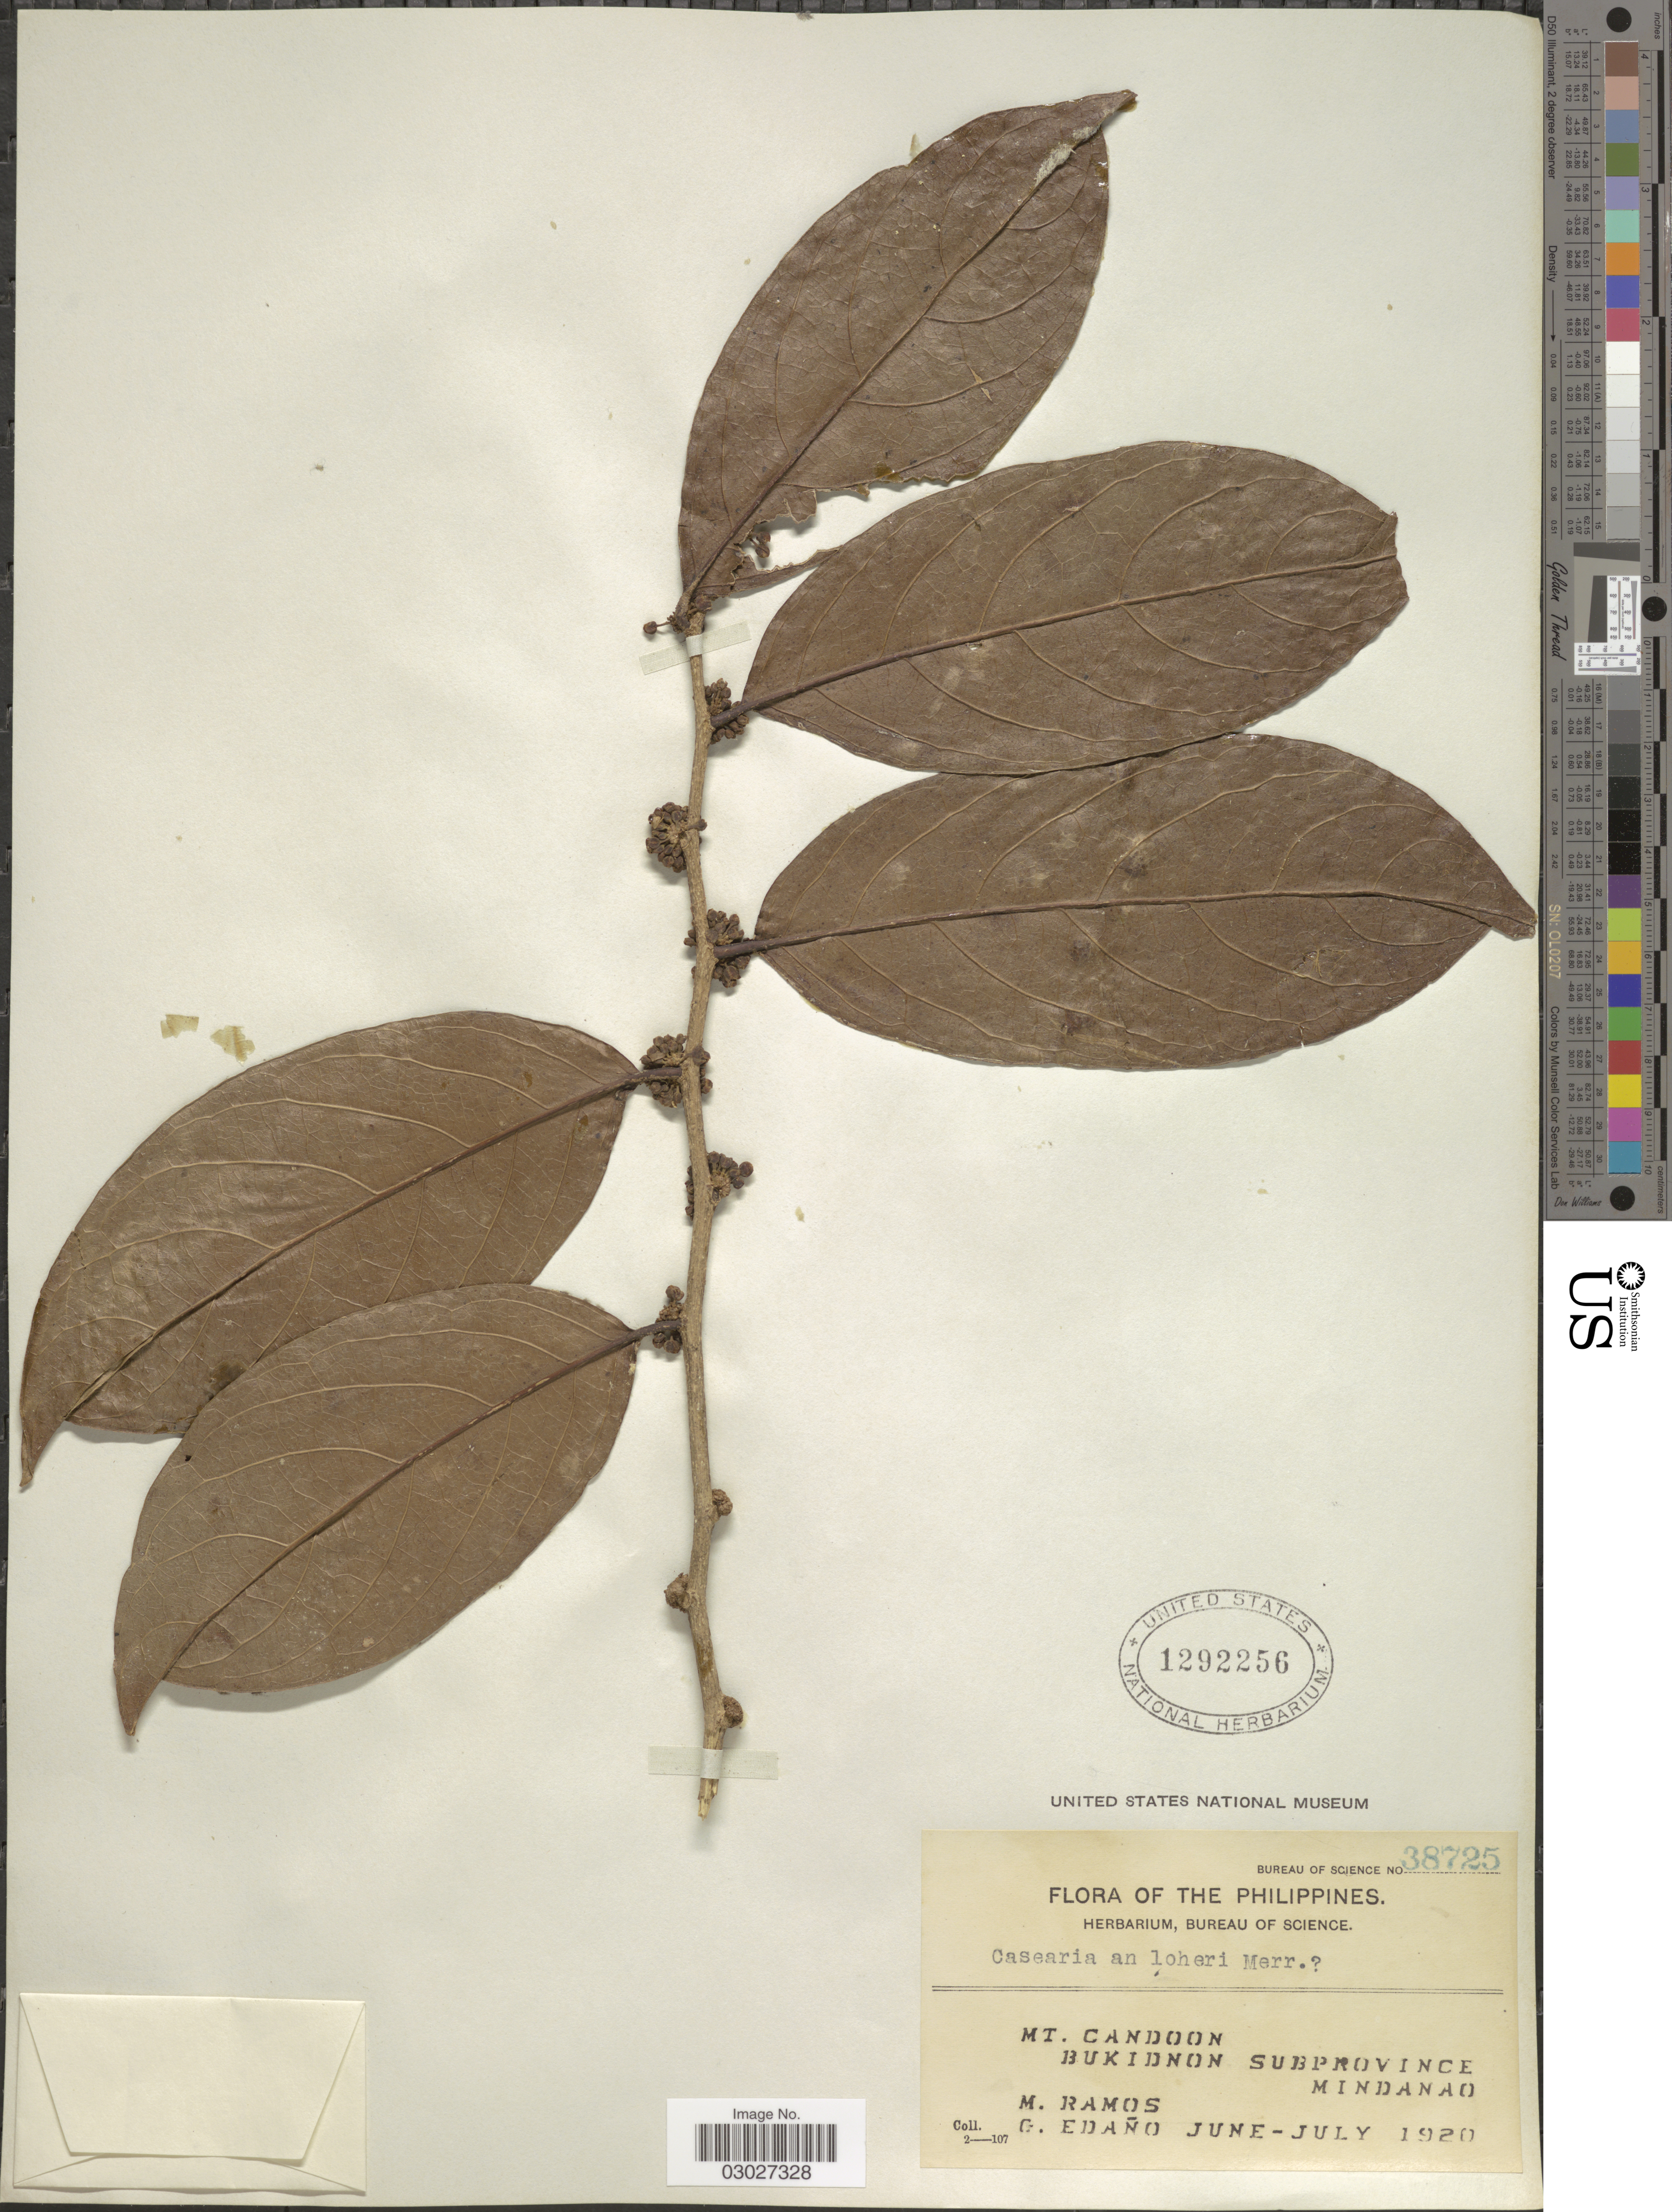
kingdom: Plantae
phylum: Tracheophyta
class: Magnoliopsida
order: Malpighiales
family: Salicaceae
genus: Casearia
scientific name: Casearia loheri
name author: Merr.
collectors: M. Ramos & G. Edaño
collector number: Bureau of science N38725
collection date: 1920-06/1920-07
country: Philippines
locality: Mt. Candoon, Bukidnon Subprovince, Mindanao.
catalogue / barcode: US 1292256